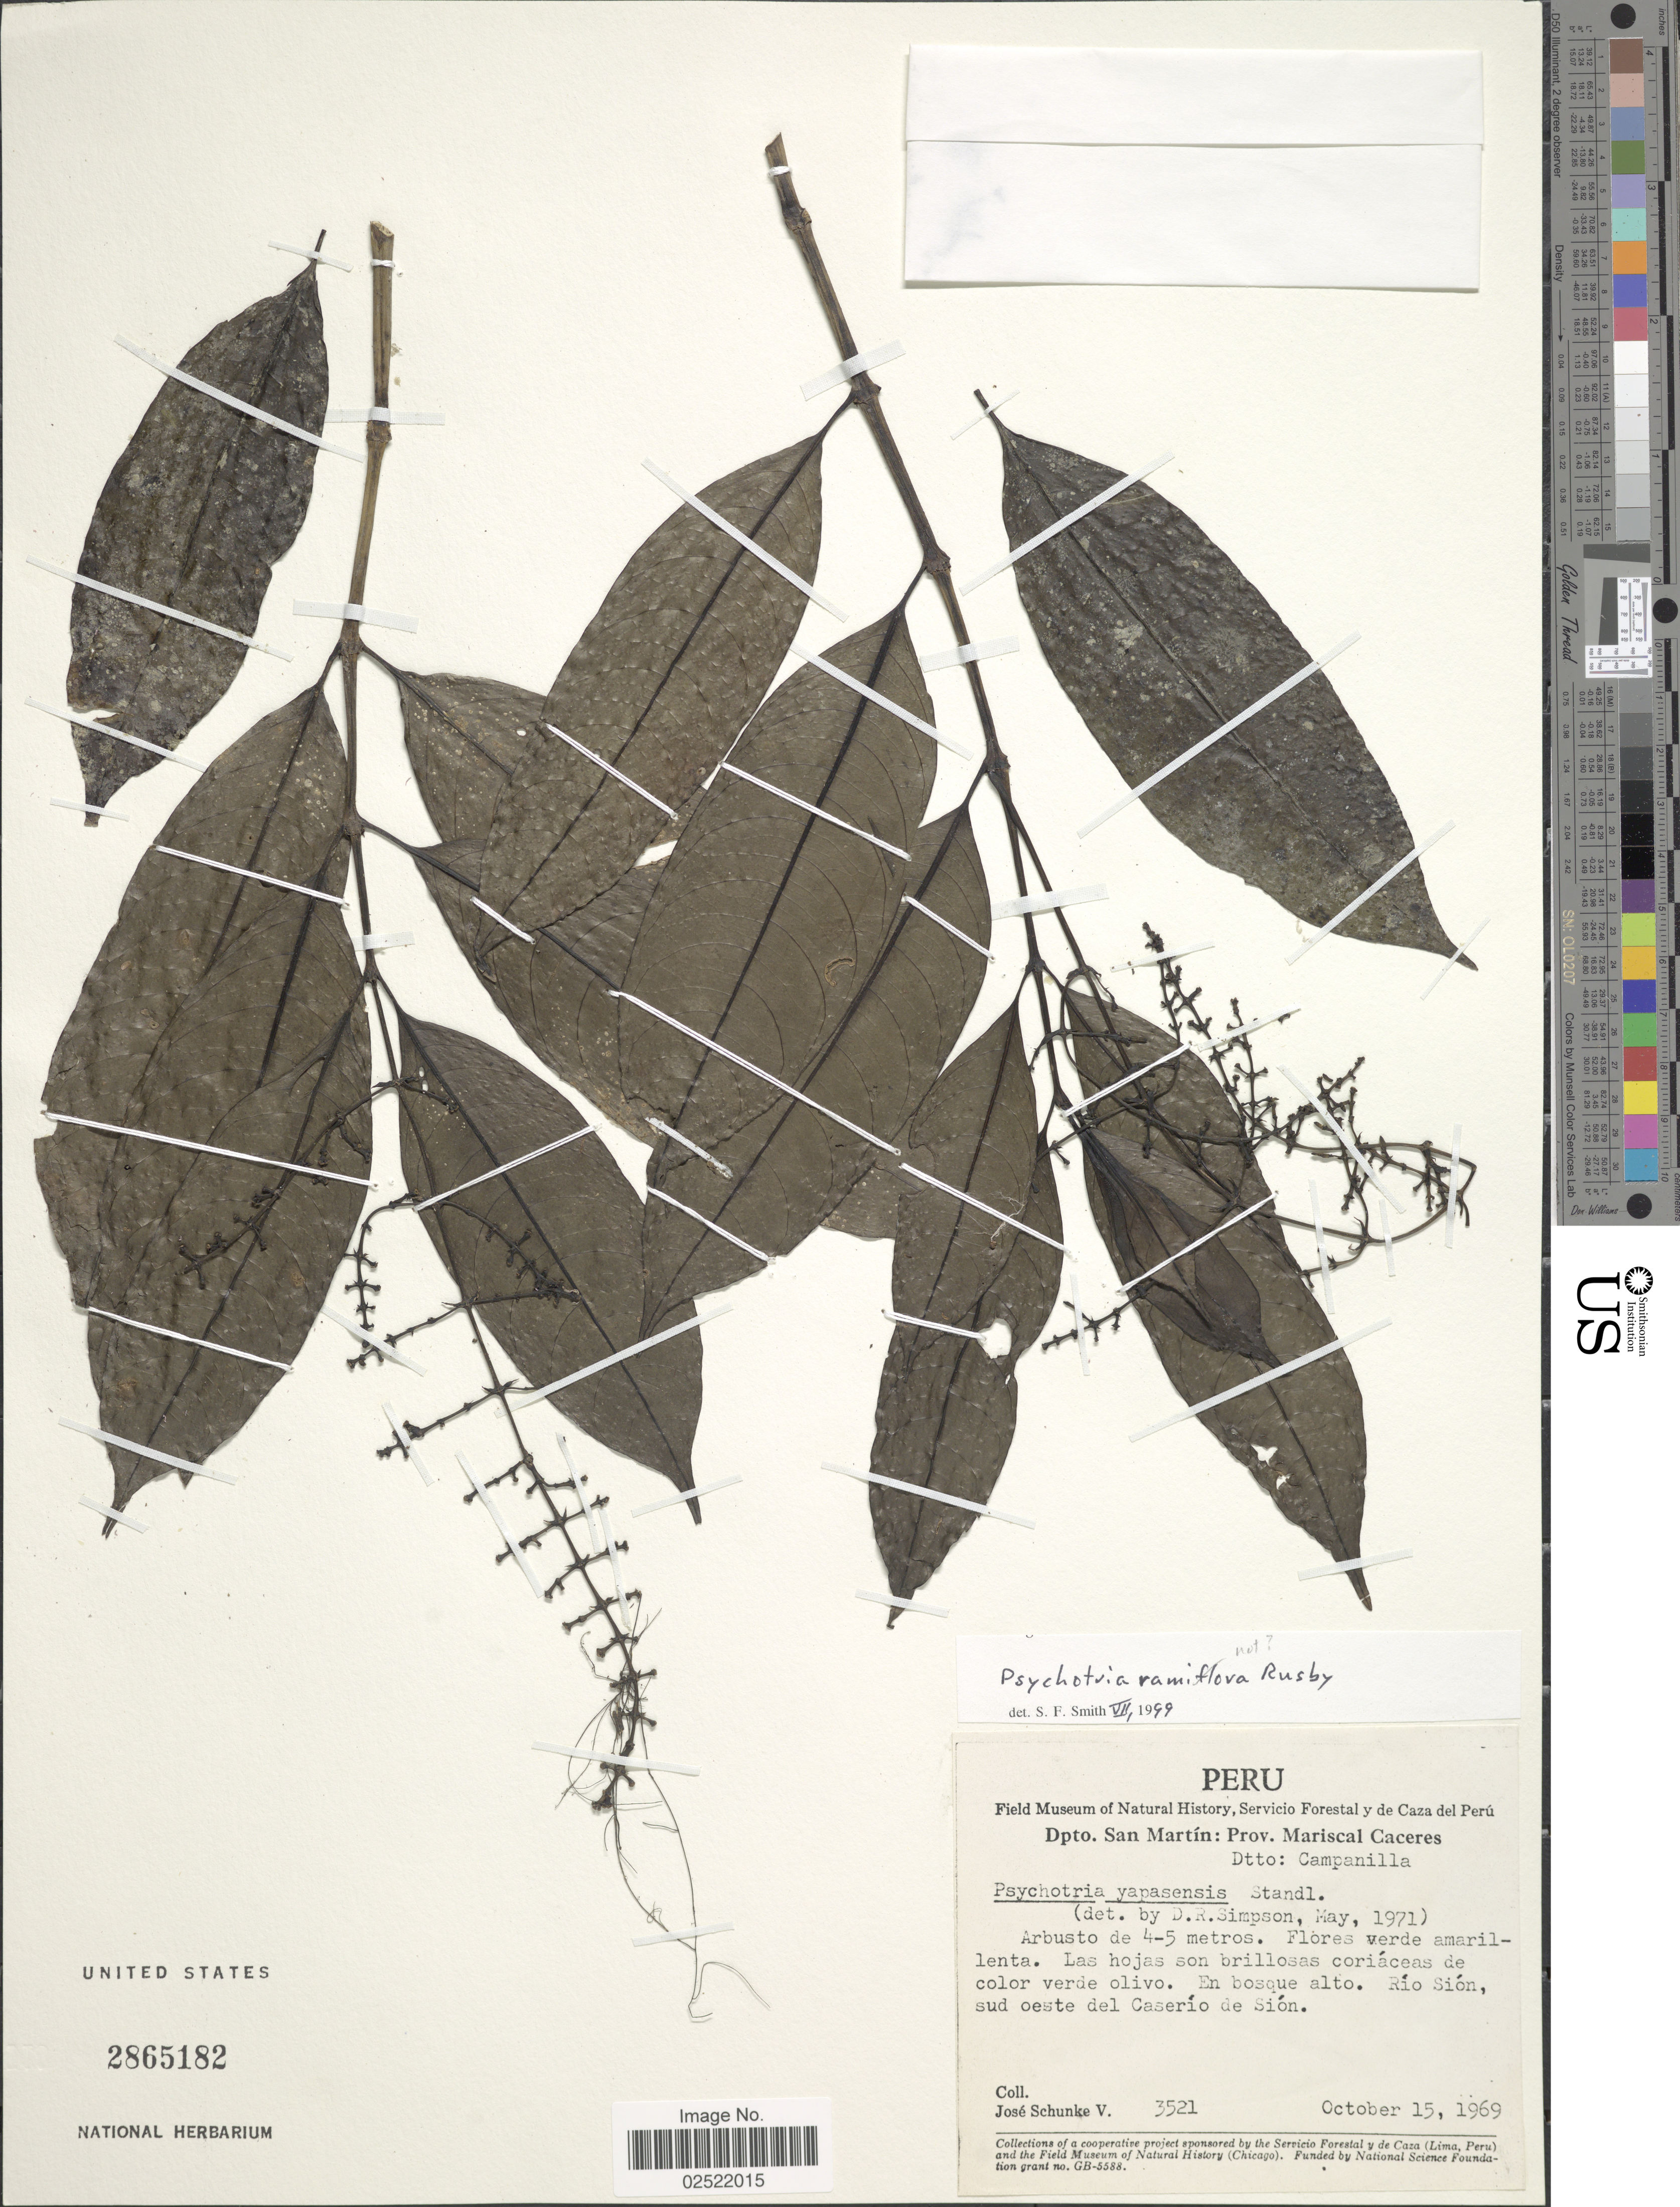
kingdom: Plantae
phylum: Tracheophyta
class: Magnoliopsida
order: Gentianales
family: Rubiaceae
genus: Psychotria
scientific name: Psychotria yapasensis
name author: Standl.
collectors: J. Schunke Vigo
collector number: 3521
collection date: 1969-10-15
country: Peru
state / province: San Martín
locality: Prov. Mariscal Caceres. Dtto: Campanilla. Rio Sion, sud oeste del Caserio de Sion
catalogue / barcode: US 2865182